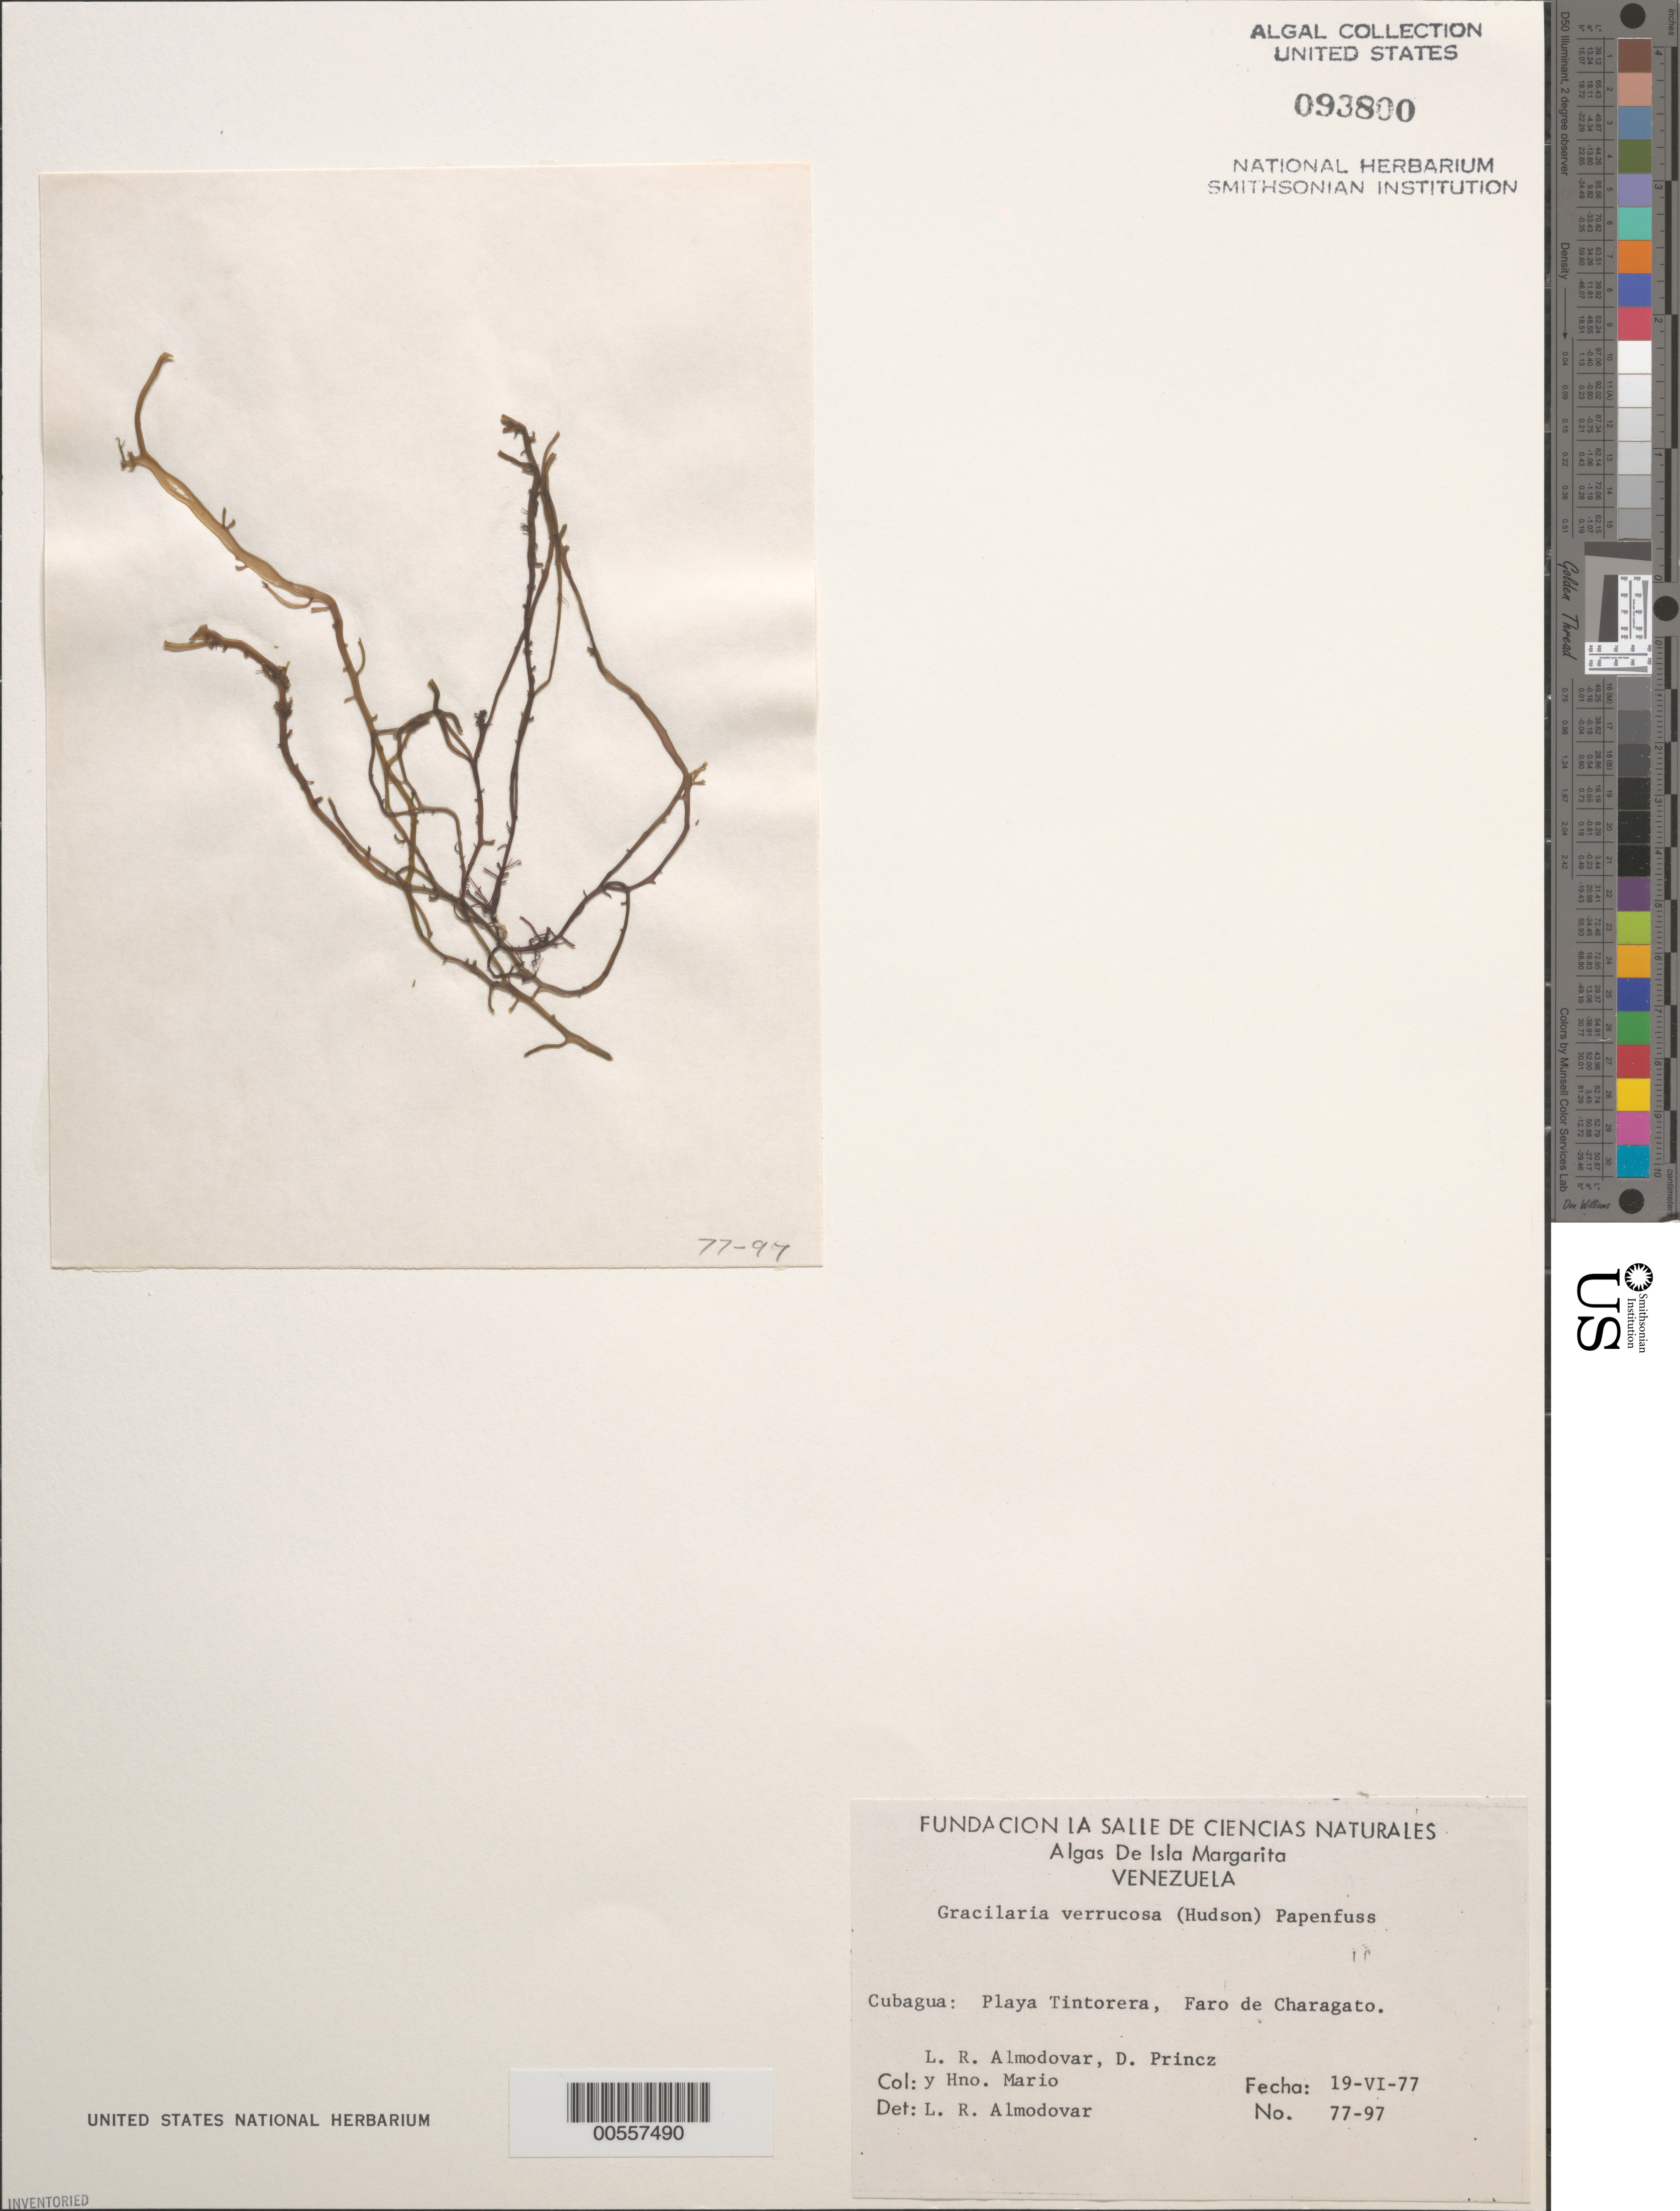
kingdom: Plantae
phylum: Rhodophyta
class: Florideophyceae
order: Gracilariales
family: Gracilariaceae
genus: Gracilariopsis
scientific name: Gracilariopsis longissima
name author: (S.G. Gmel.) Steentoft et al.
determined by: Algae name updating Project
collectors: L. Almodovar, D. Princz & H. Mario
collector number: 77-97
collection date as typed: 19 Jun 1977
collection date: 1977-06-19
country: Venezuela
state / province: Nueva Esparta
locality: Playa tintorera, faro de charagato, isla cubagua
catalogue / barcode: US 93800